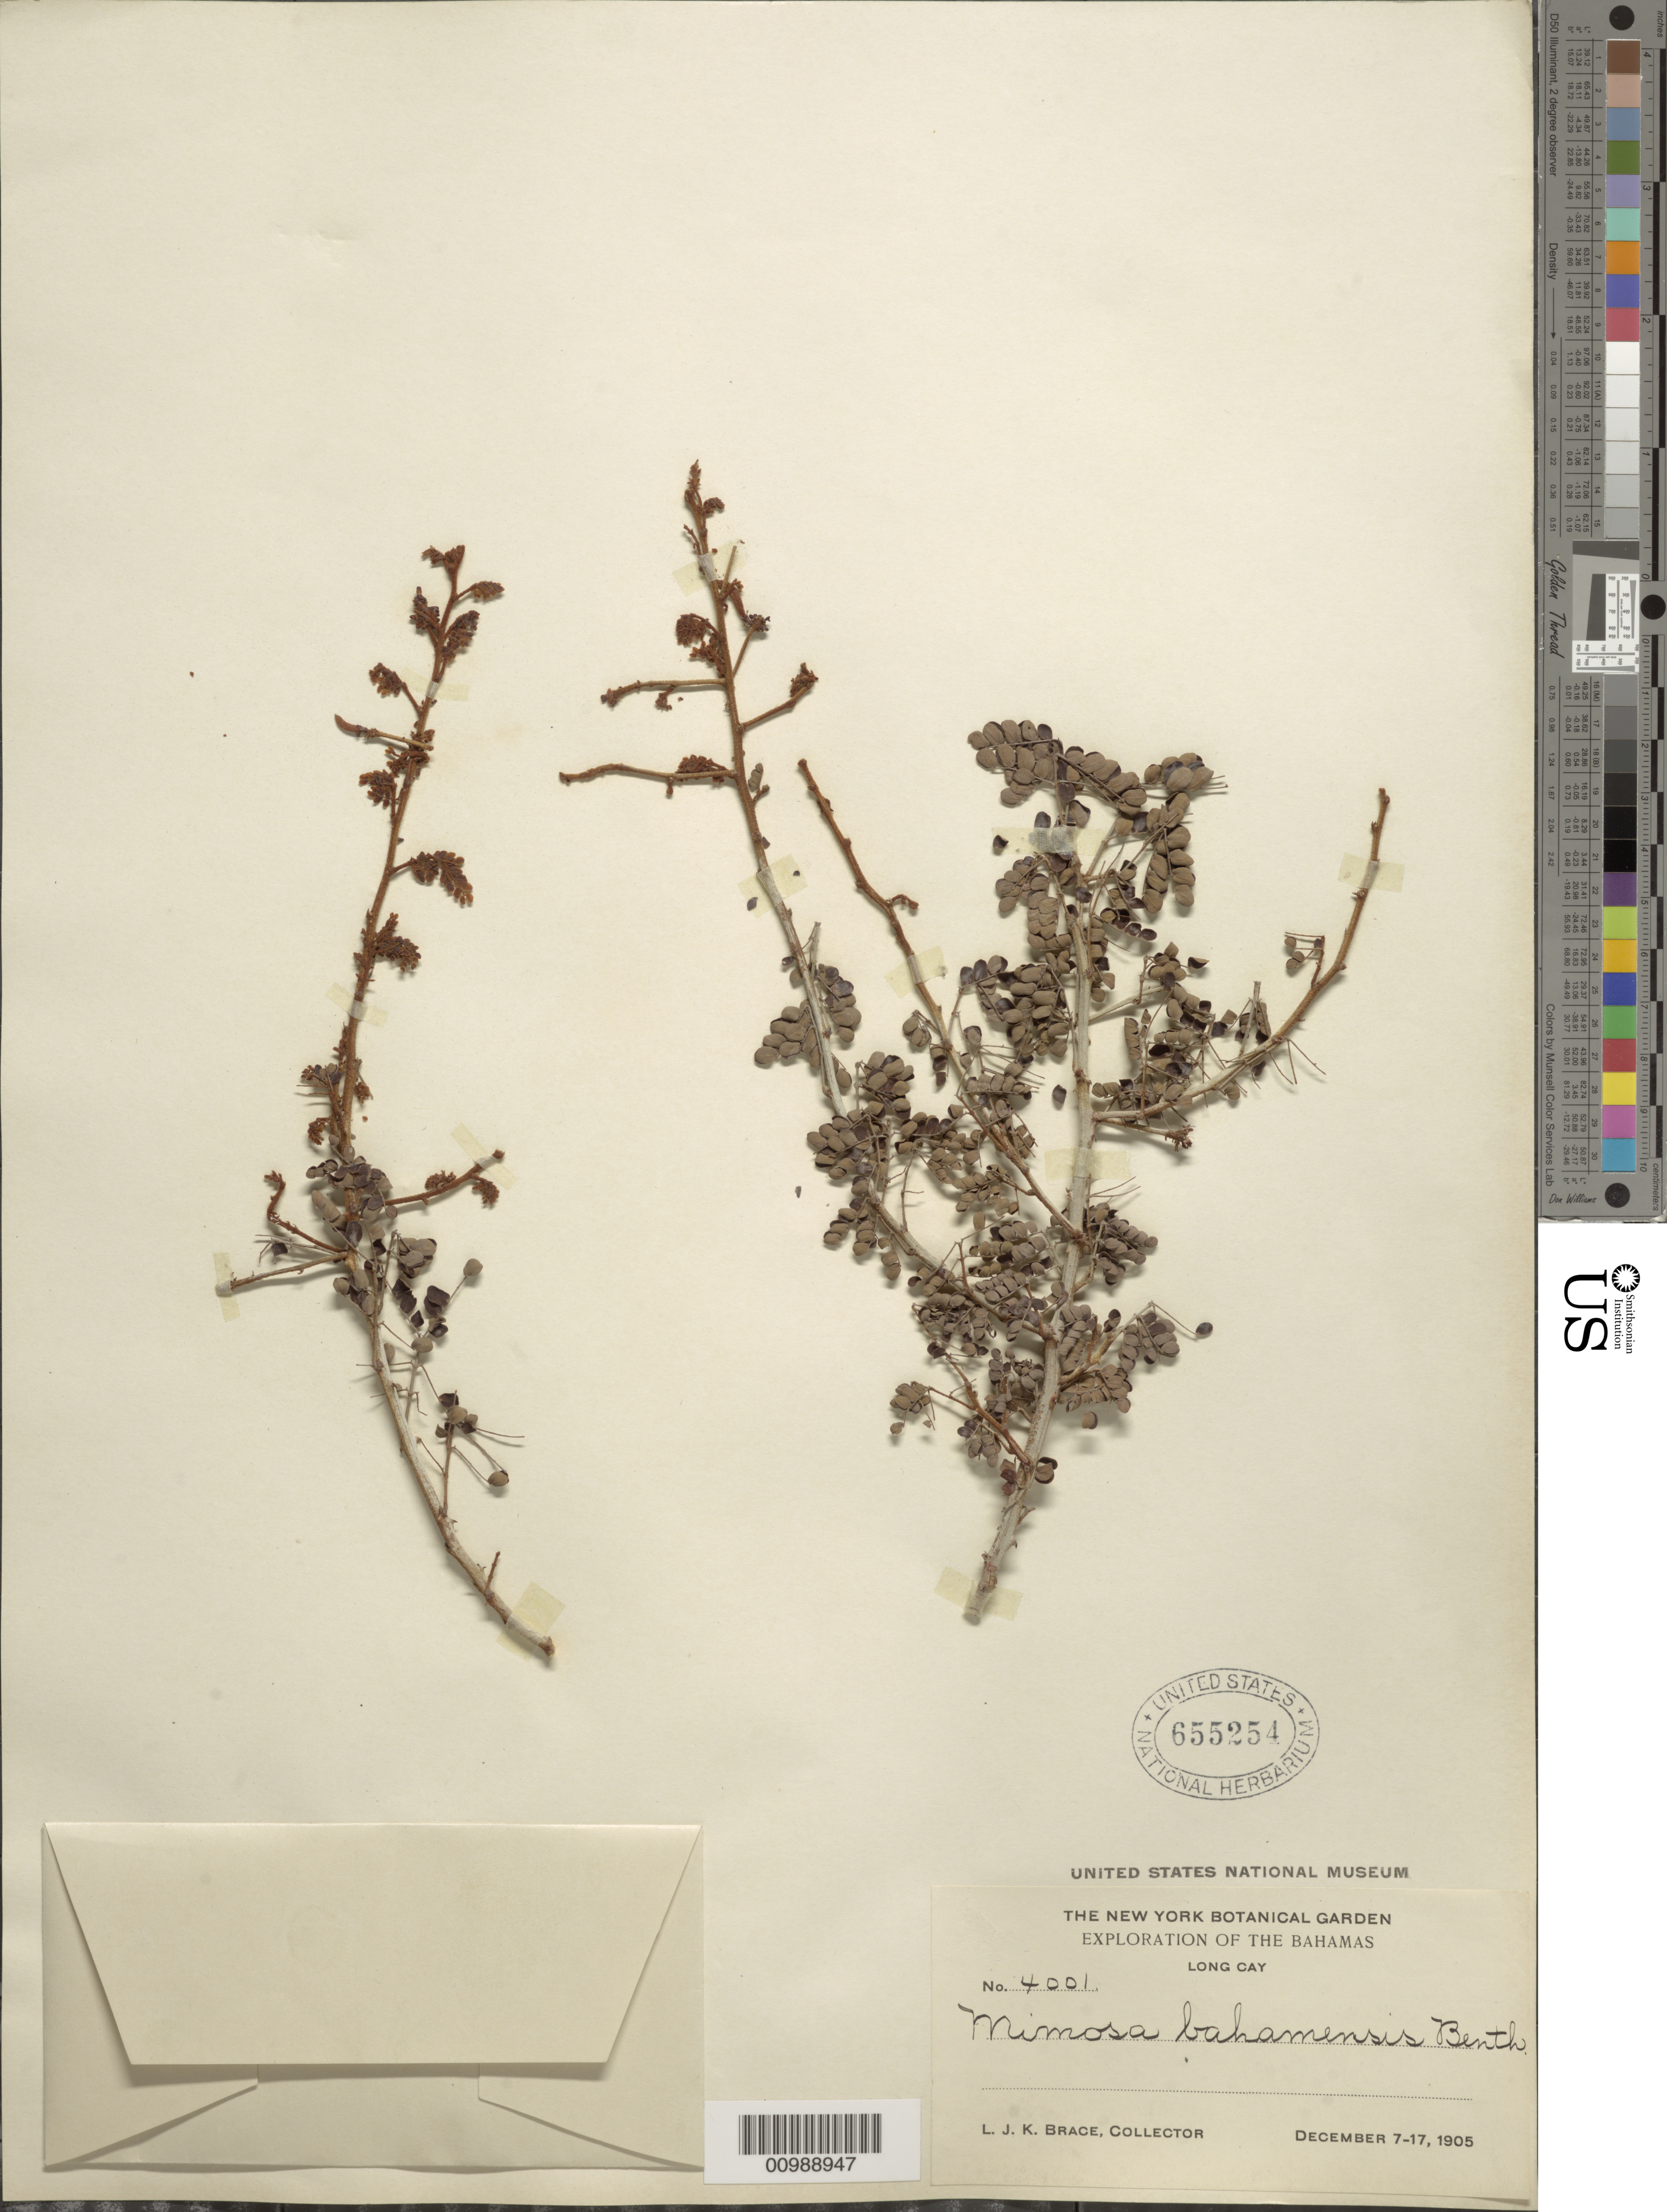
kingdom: Plantae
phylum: Tracheophyta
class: Magnoliopsida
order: Fabales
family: Fabaceae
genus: Mimosa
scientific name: Mimosa bahamensis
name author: Benth.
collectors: L. J. K. Brace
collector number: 4001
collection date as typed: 07 Dec 1905 to 17 Dec 1905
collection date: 1905-12-07/1905-12-17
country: Bahamas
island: Long Cay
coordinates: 0 N, 0 E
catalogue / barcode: US 655254